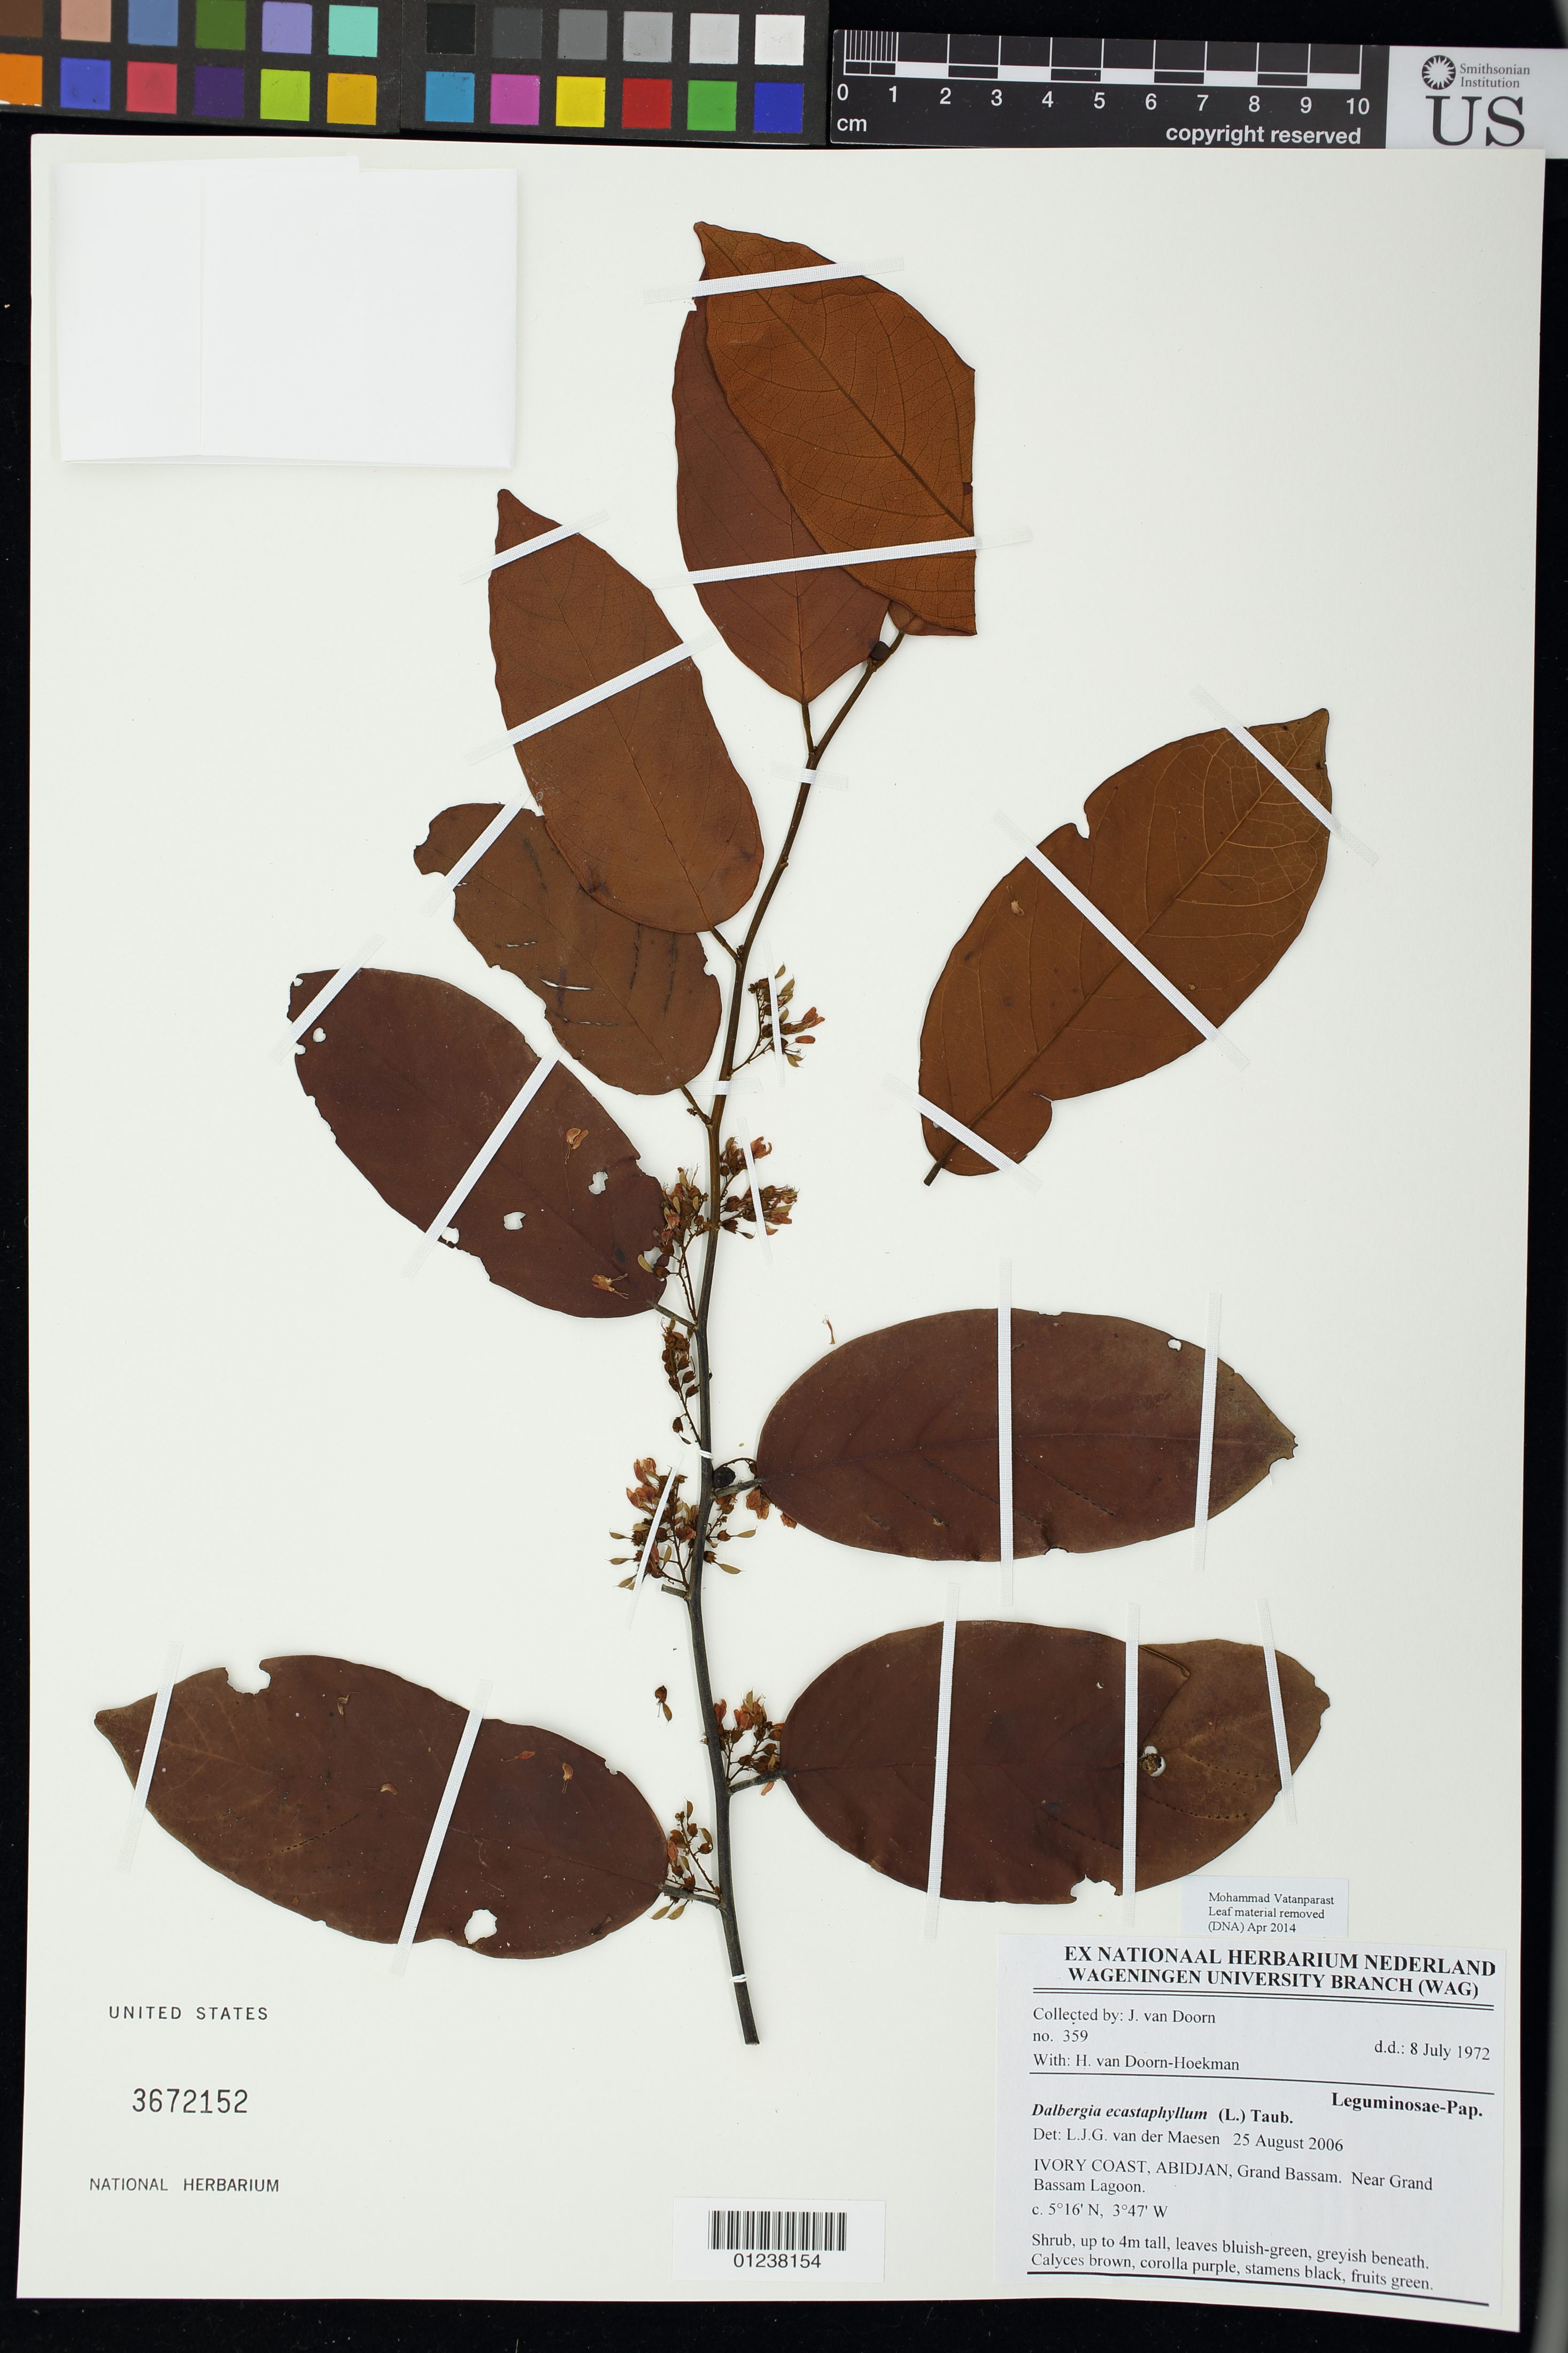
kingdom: Plantae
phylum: Tracheophyta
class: Magnoliopsida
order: Fabales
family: Fabaceae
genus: Dalbergia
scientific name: Dalbergia ecastaphyllum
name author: (L.) Taub.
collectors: J. van Doorn & H. van Doorn-Hoekman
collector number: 359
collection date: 1972-07-08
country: Ivory Coast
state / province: Lagunes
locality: Ivory Coast, Abidjan, Grand Bassam. Near Grand Bassam Lagoon.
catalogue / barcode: US 3672152